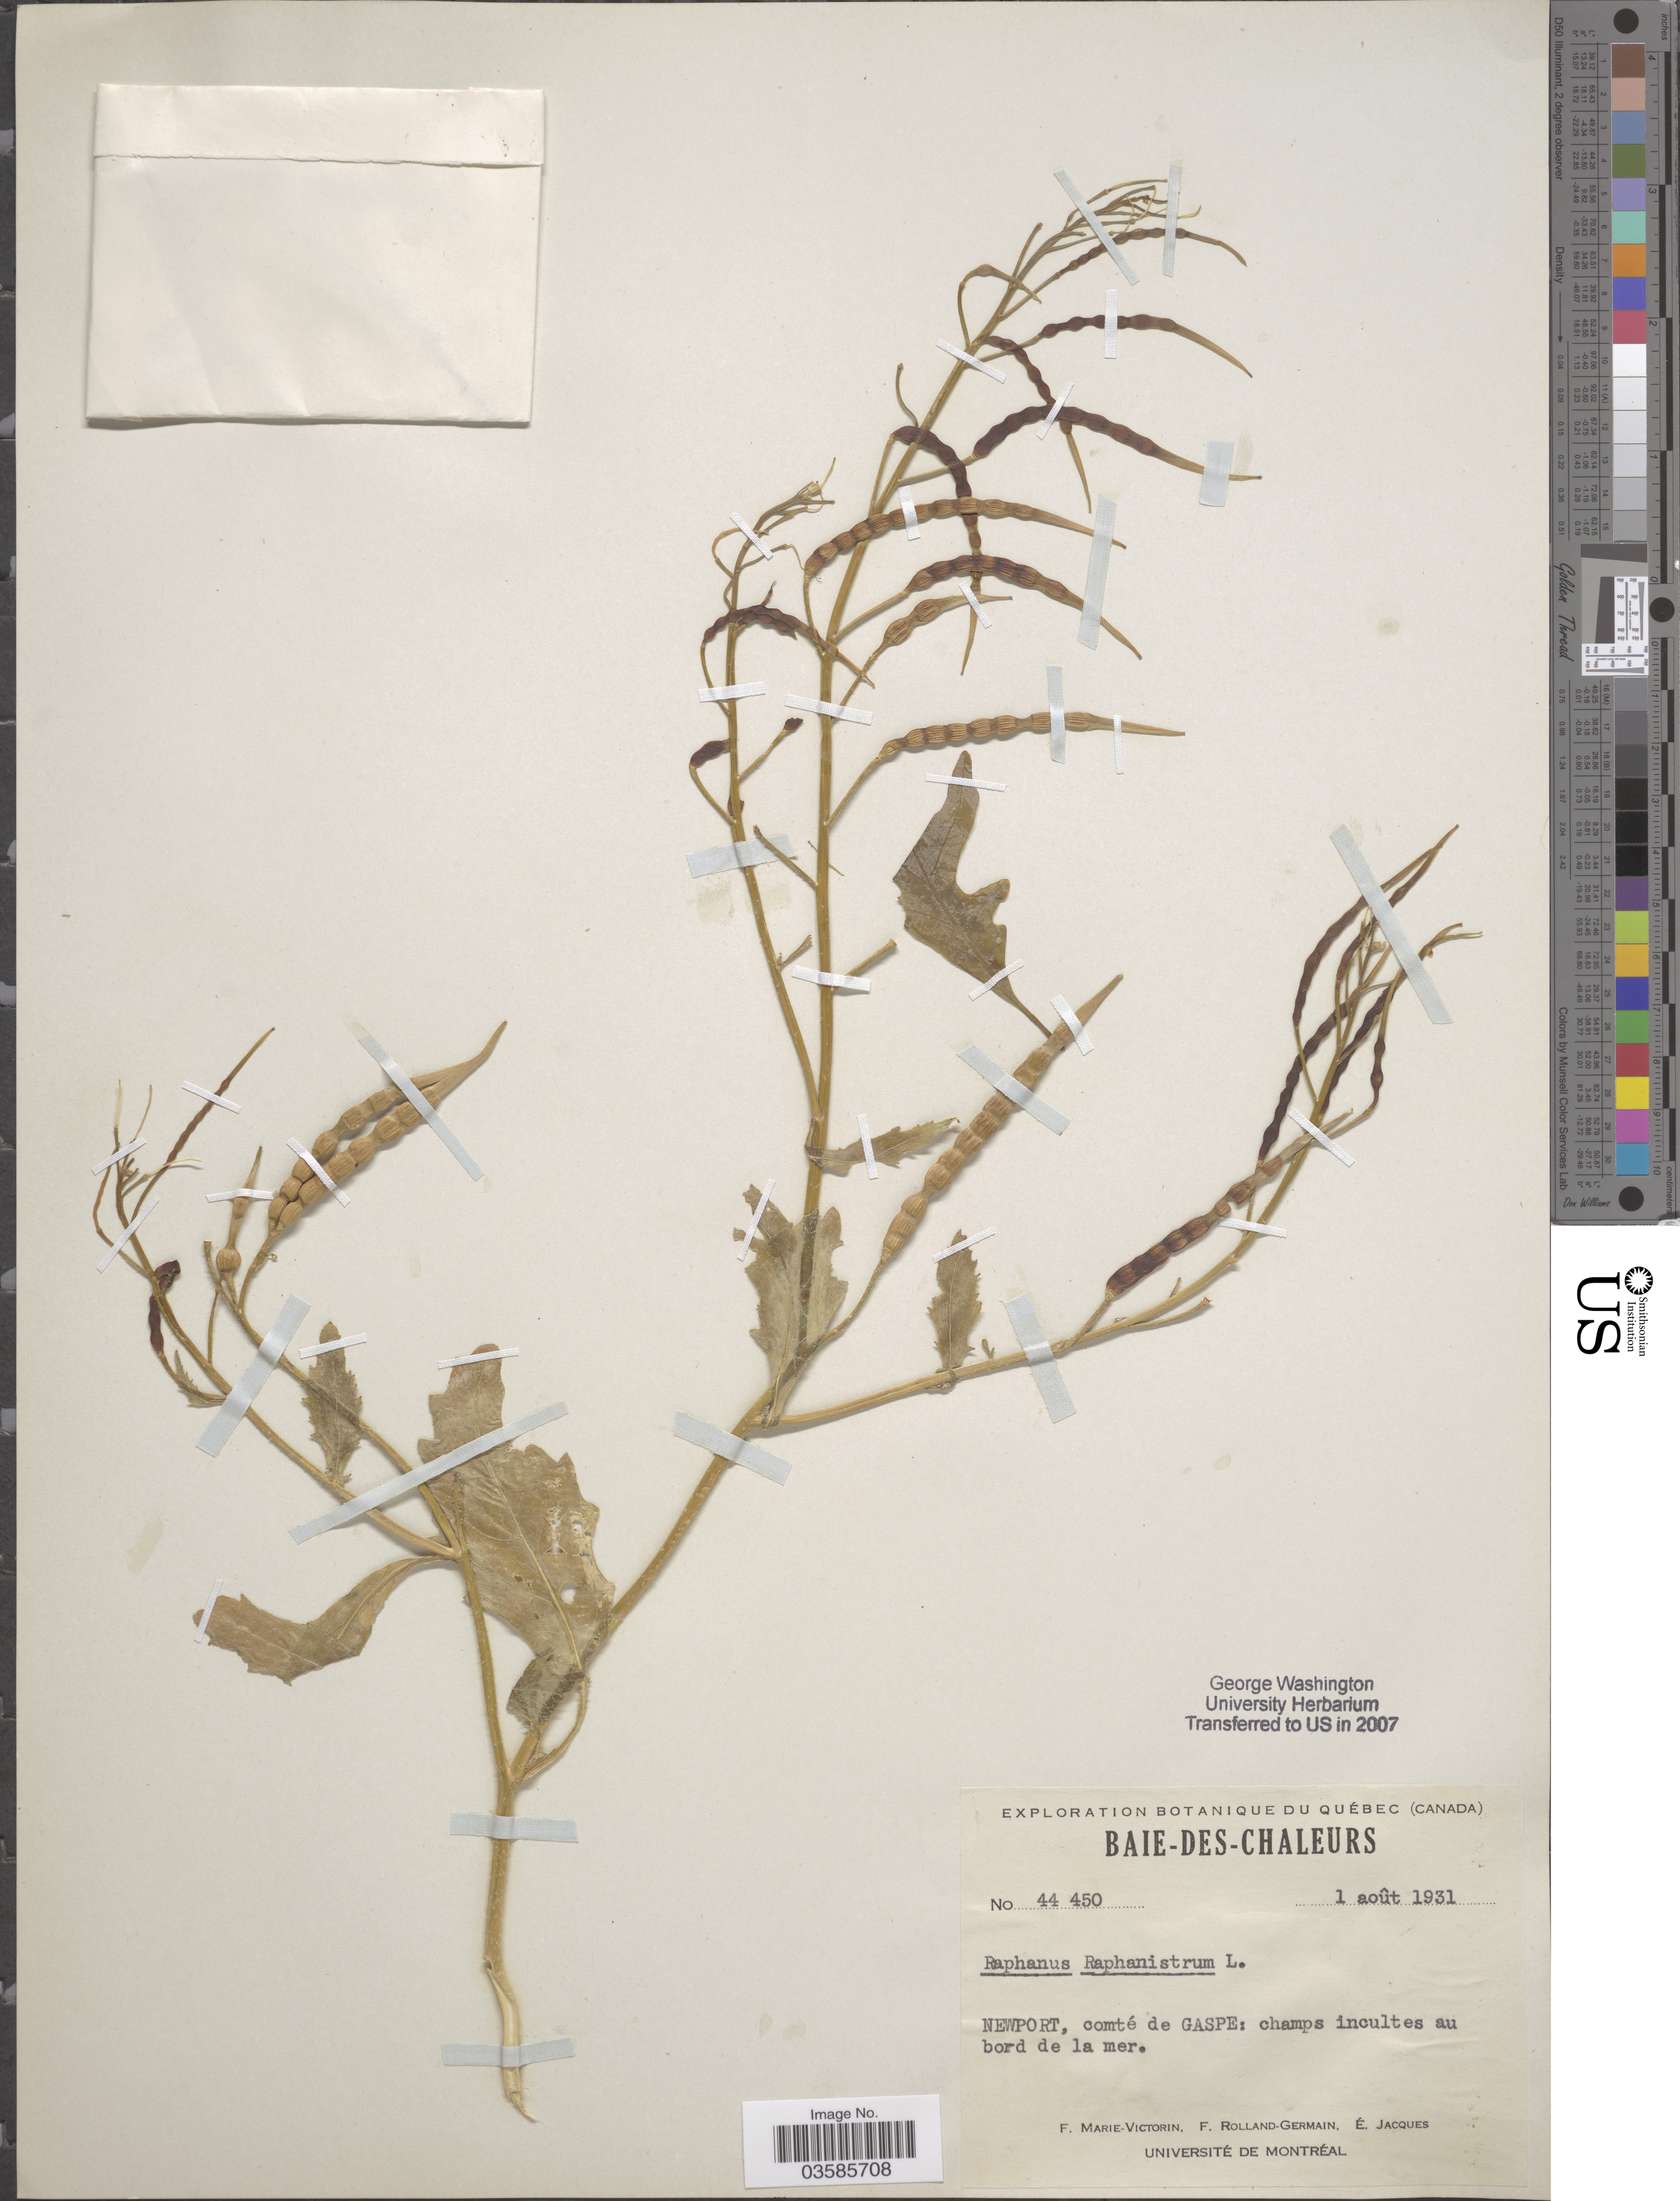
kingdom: Plantae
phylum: Tracheophyta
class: Magnoliopsida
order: Brassicales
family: Brassicaceae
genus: Raphanus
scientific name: Raphanus raphanistrum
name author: L.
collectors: F. Marie-Victorin, Rolland-Germain & E. Jacques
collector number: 44450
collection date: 1931-08-01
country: Canada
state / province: Quebec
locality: Baie-des-Chaleurs; Newport, comté de Gaspe: champs incultes au bord de la mer.